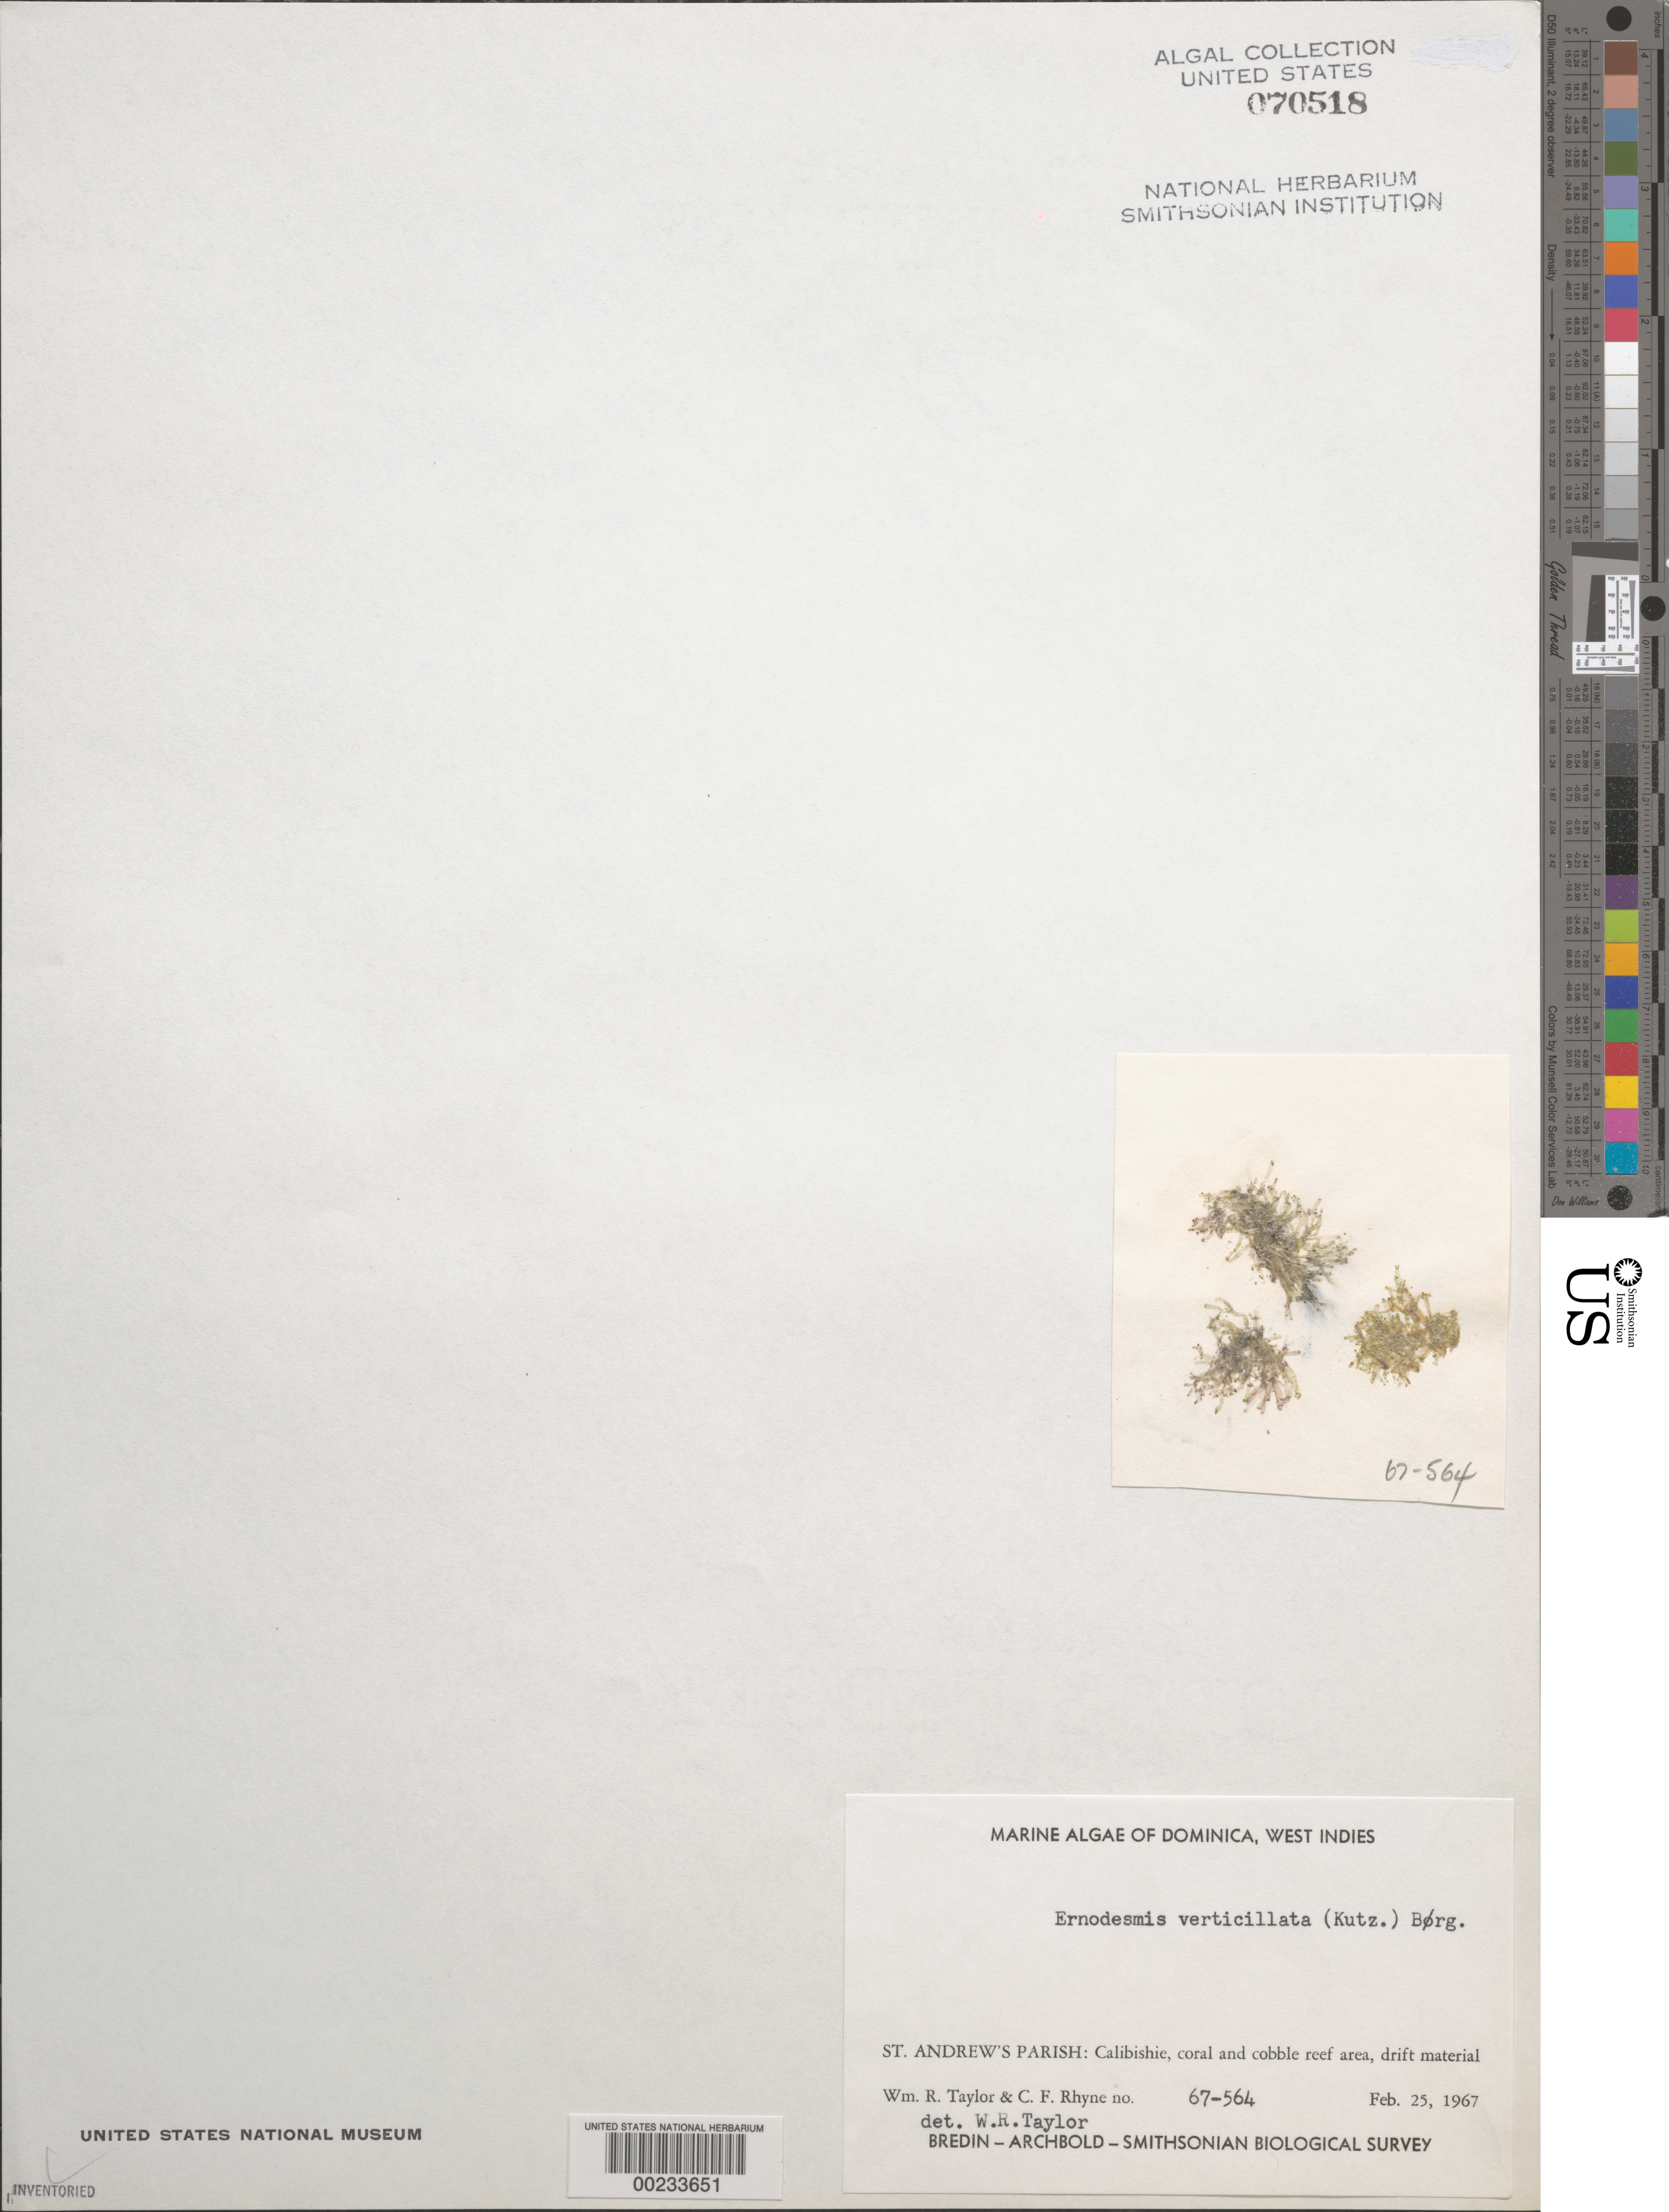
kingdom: Plantae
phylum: Chlorophyta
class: Ulvophyceae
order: Siphonocladales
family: Siphonocladaceae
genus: Ernodesmis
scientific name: Ernodesmis verticillata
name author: (Kütz.) Børgesen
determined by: Taylor, William R.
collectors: W. R. Taylor & C. Rhyne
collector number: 67-564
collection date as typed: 25 Feb 1967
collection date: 1967-02-25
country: Dominica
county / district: St. Andrew's Parish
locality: Calibishie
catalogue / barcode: US 70518